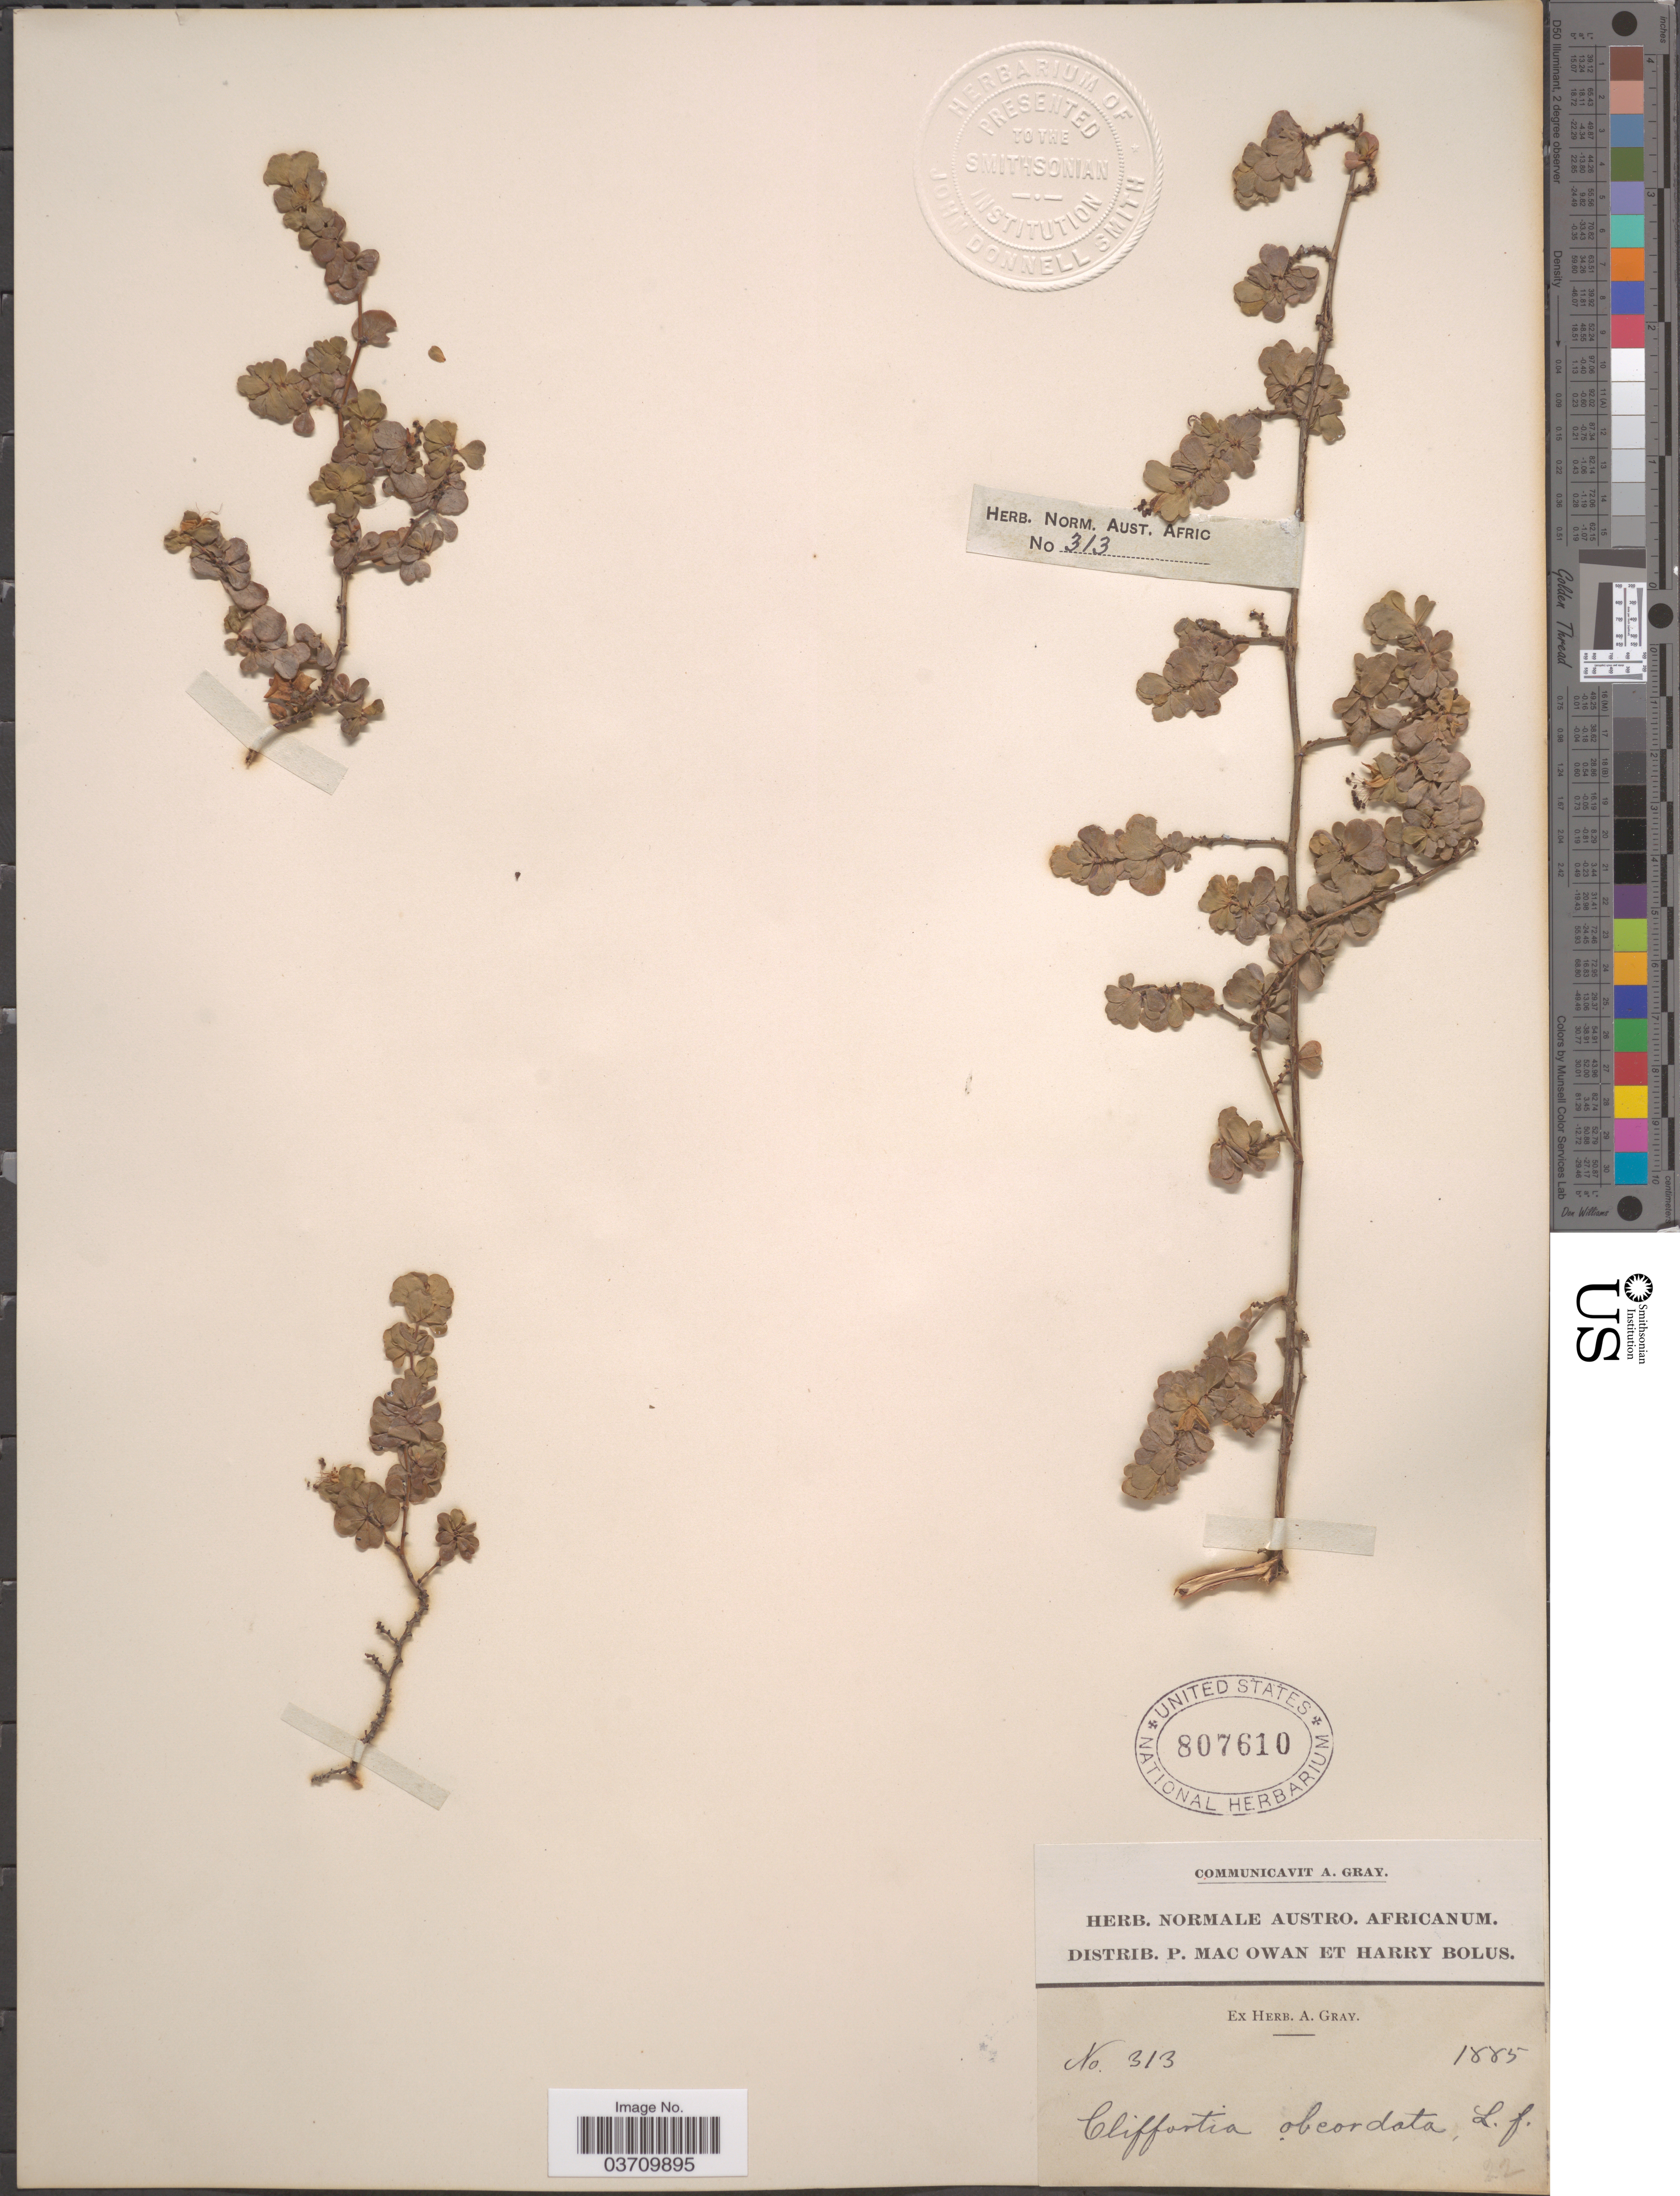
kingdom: Plantae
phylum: Tracheophyta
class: Magnoliopsida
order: Rosales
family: Rosaceae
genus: Cliffortia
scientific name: Cliffortia obcordata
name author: L. f.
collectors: P. MacOwan & H. Bolus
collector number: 313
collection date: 1885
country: South Africa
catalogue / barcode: US 807610